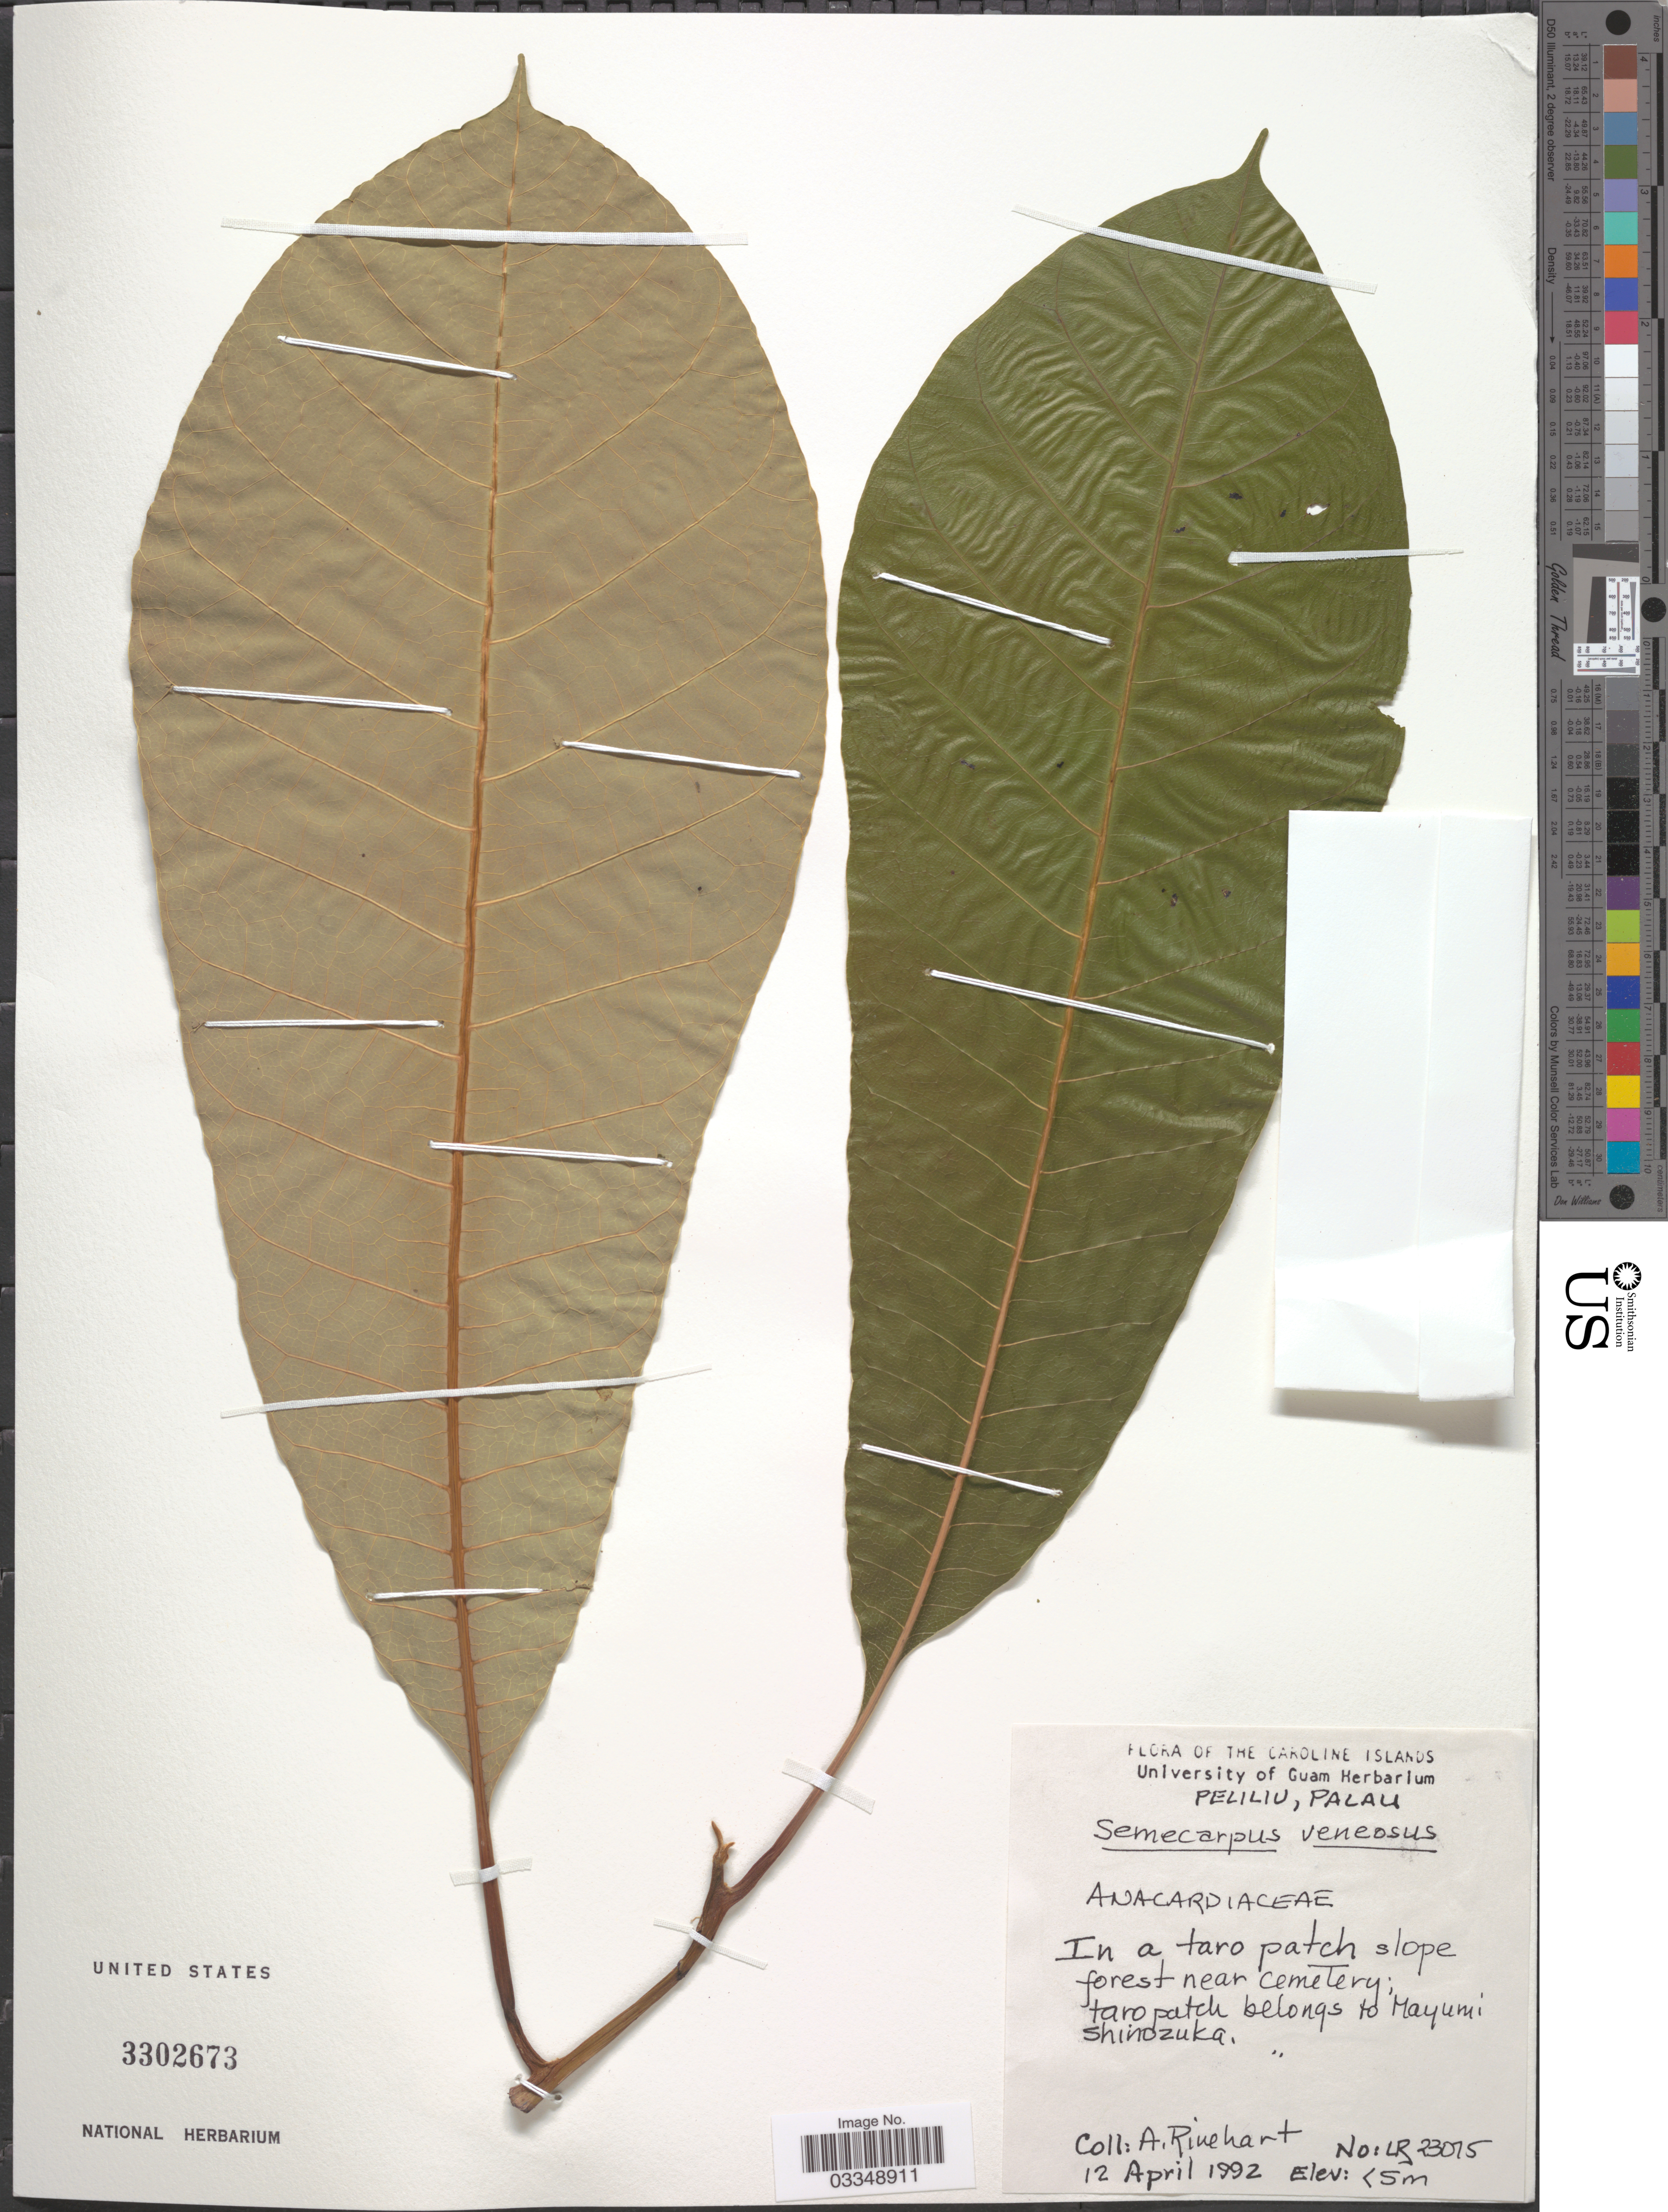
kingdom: Plantae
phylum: Tracheophyta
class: Magnoliopsida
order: Sapindales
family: Anacardiaceae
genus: Semecarpus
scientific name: Semecarpus venenosus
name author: Volk.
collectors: A. Rinehart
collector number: LR 23015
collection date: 1992-04-12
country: Palau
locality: The Caroline Islands. Peliliu, Palau. In a taro patch slope, forest near cemetery. taro patch belongs to Mayumi Shinozuka.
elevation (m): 5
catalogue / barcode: US 3302673